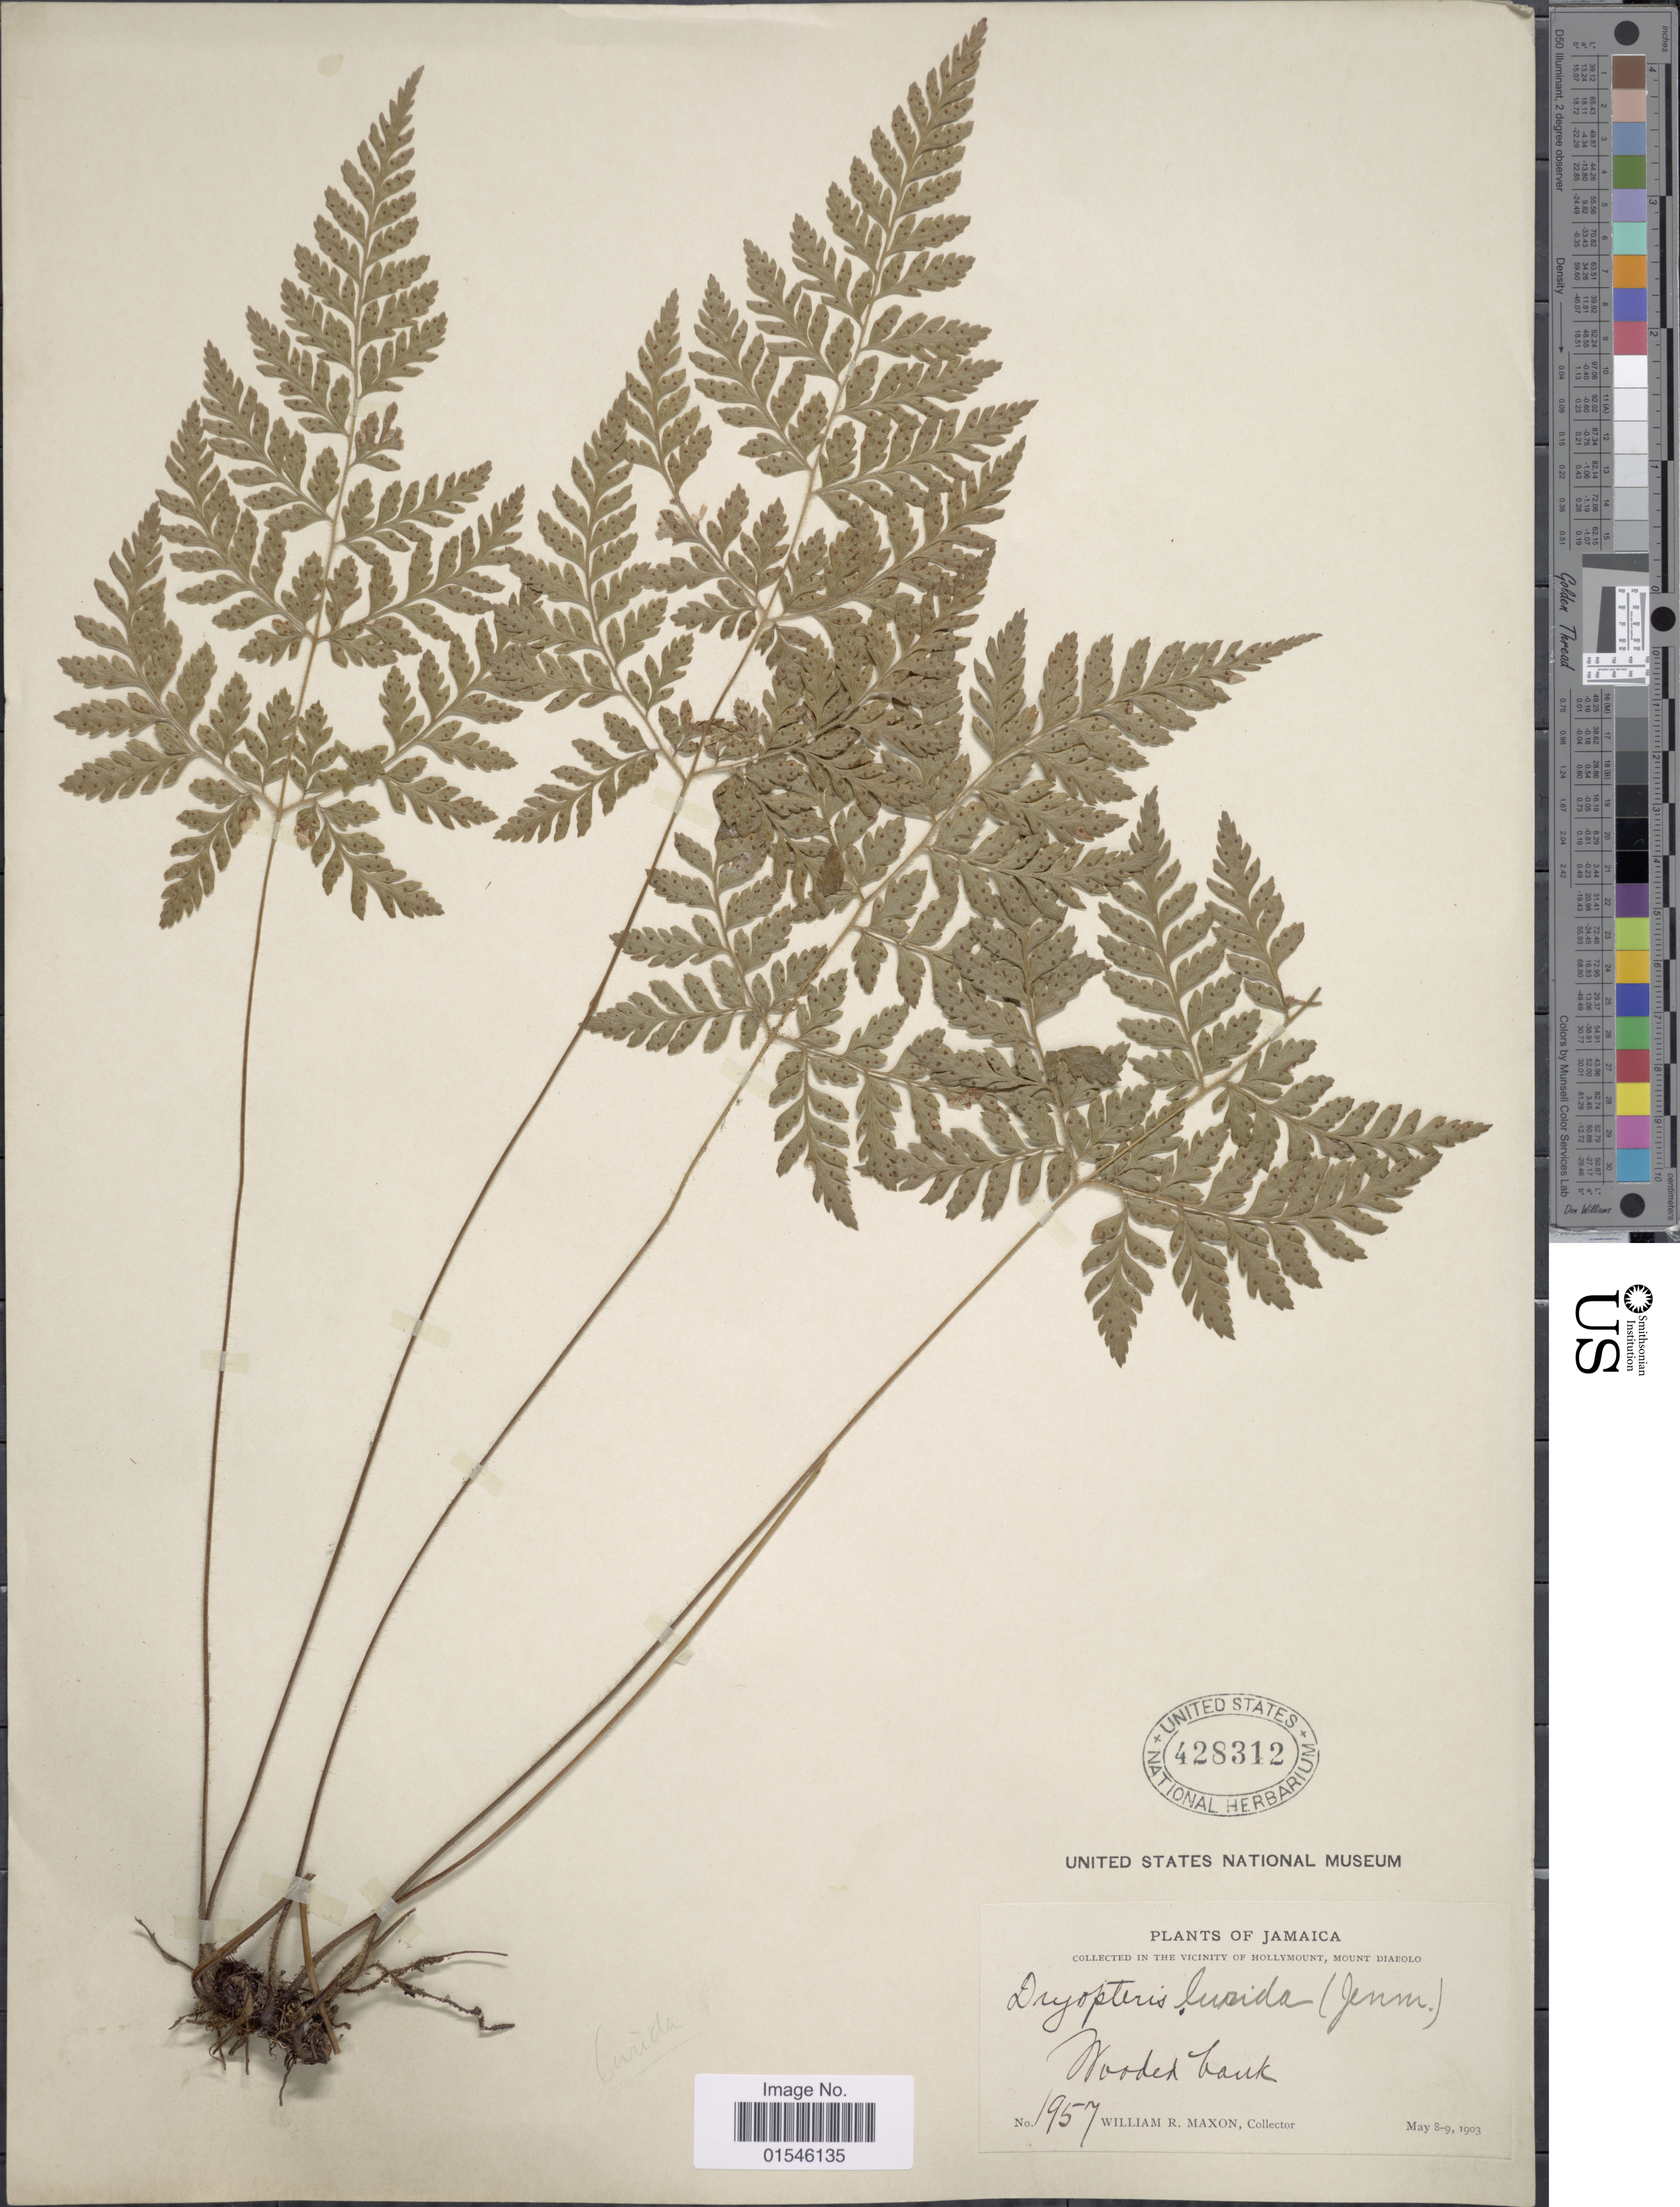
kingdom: Plantae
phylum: Tracheophyta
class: Polypodiopsida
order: Polypodiales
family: Dryopteridaceae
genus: Polystichopsis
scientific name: Polystichopsis lurida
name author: (Jenman ex Underw. & Maxon) C.V. Morton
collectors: W. R. Maxon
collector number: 1957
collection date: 1903-05-08/1903-05-09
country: Jamaica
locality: In the vicinity of Hollymount, Mount Diabolo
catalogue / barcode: US 428312